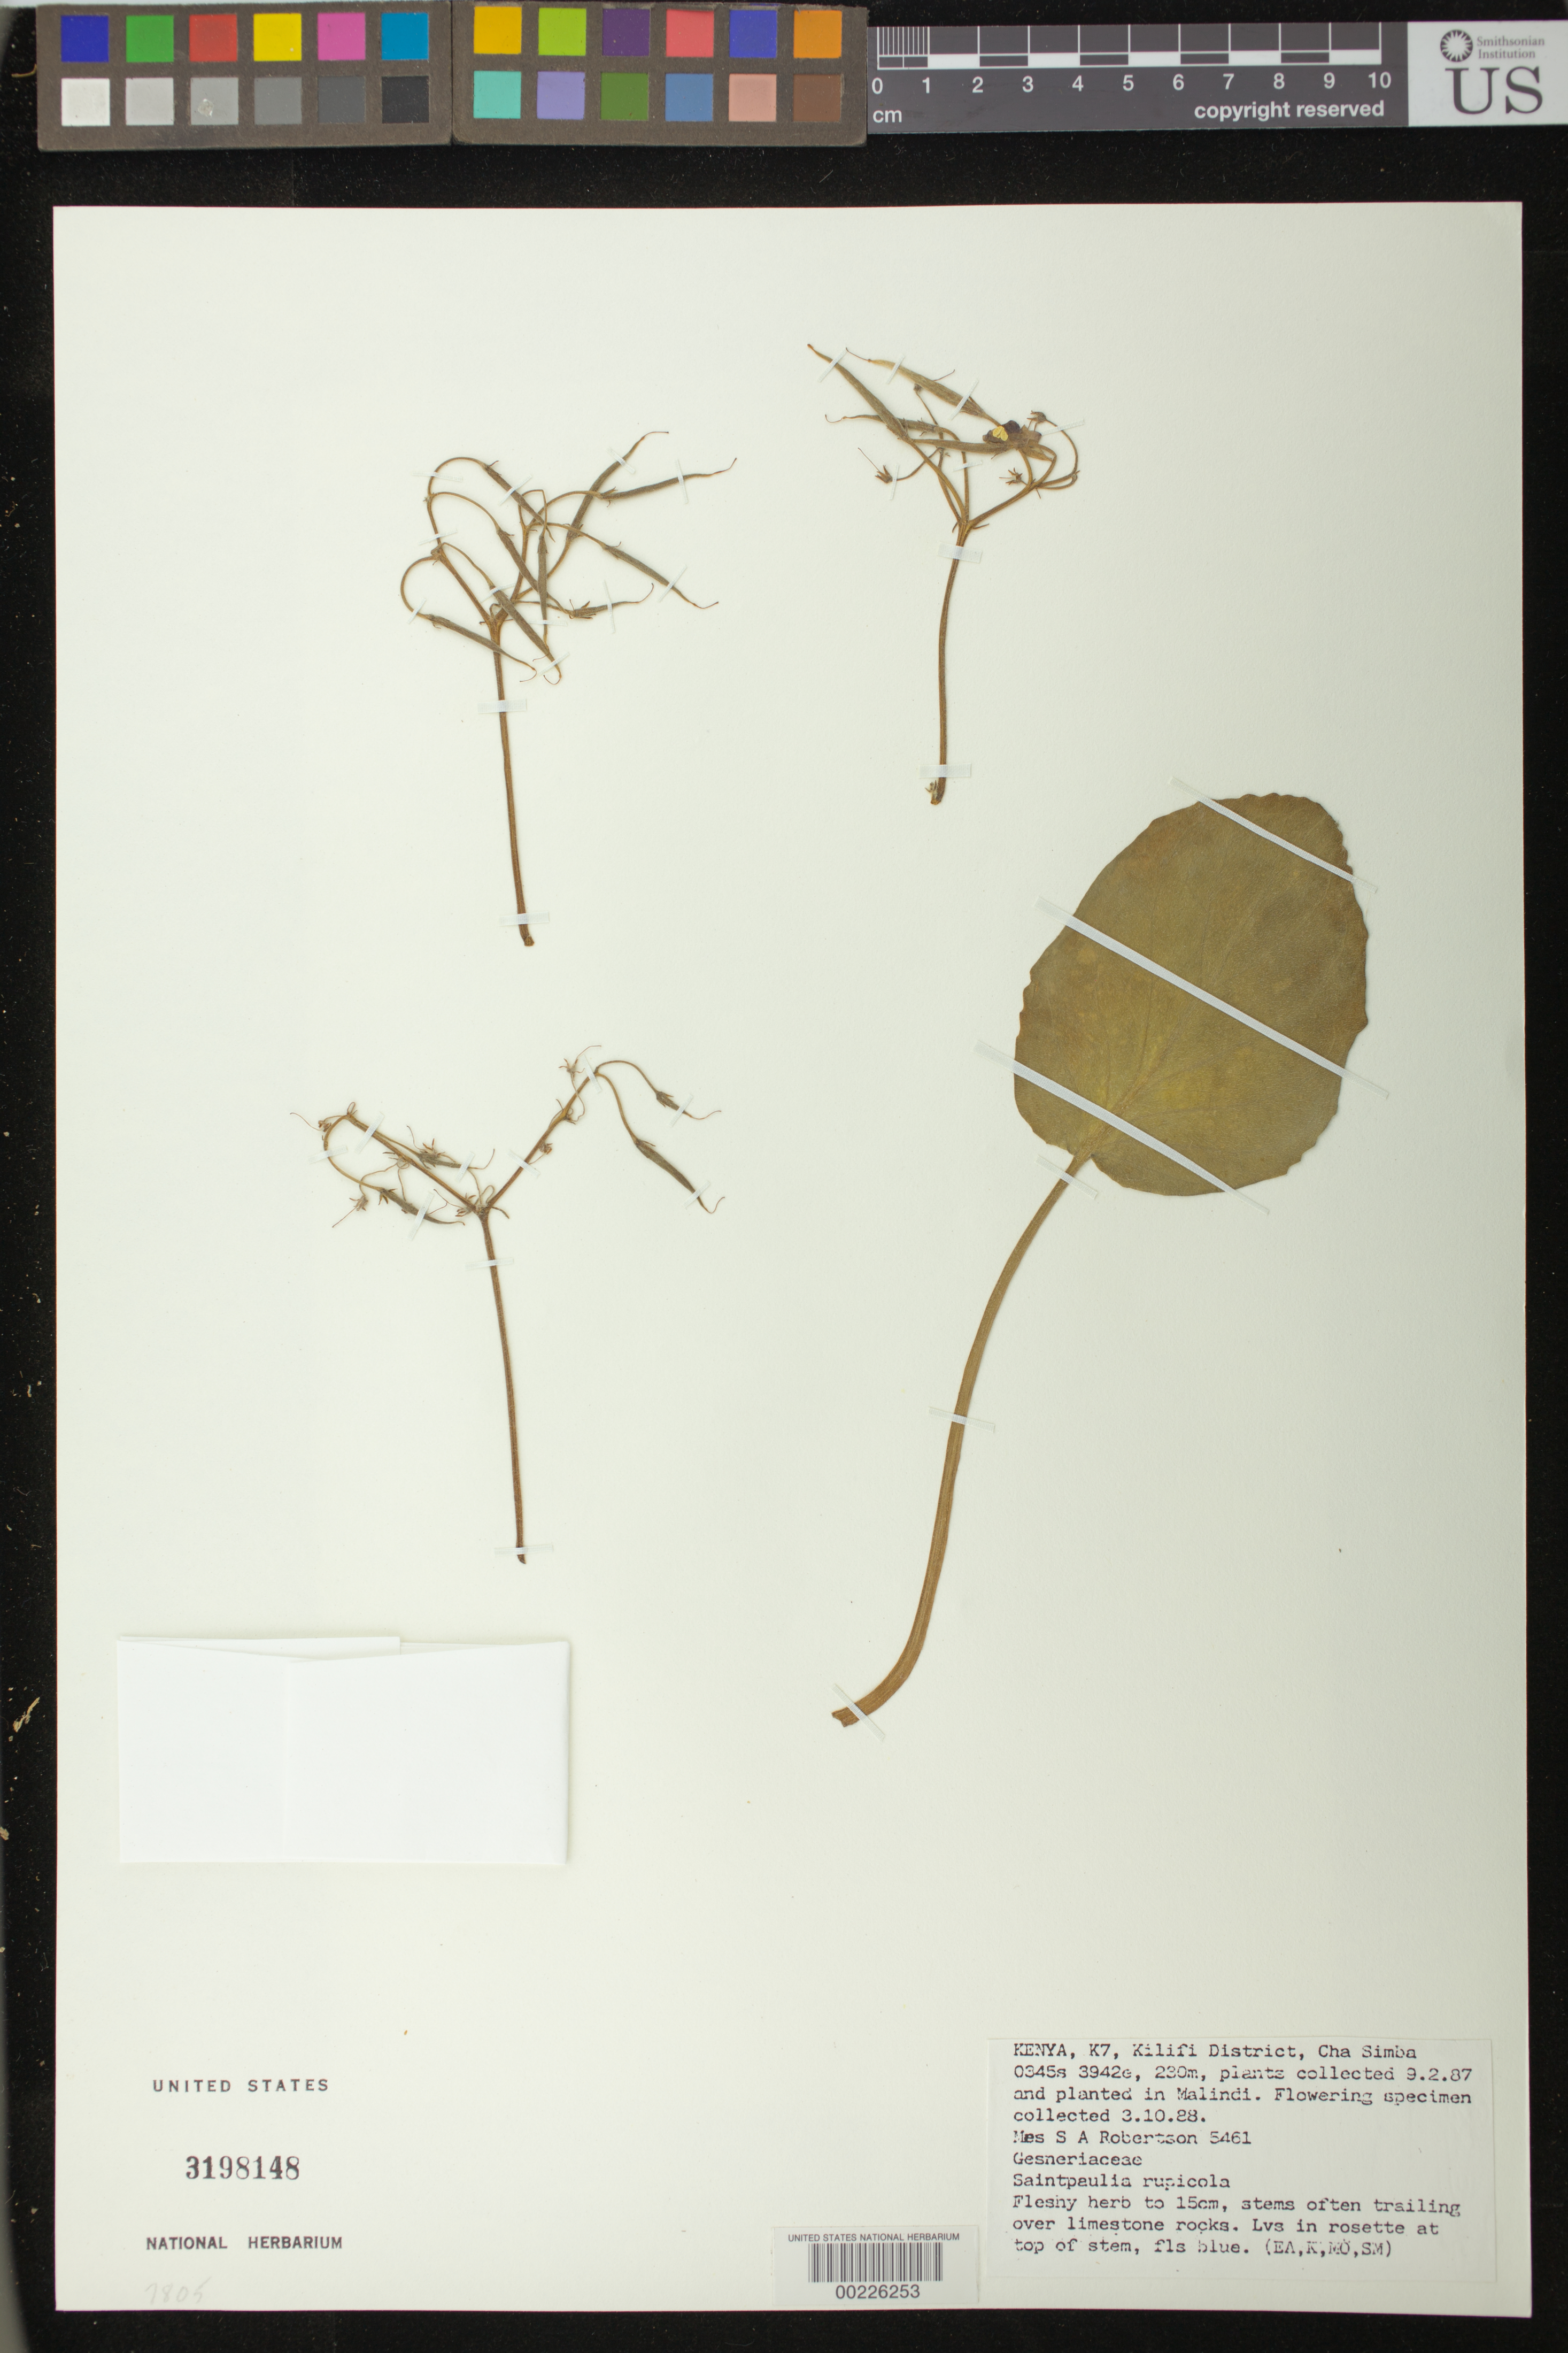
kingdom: Plantae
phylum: Tracheophyta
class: Magnoliopsida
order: Lamiales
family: Gesneriaceae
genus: Streptocarpus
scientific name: Streptocarpus ionanthus subsp. rupicola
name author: (B.L. Burtt) Christenh.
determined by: Skog, Laurence E.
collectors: Mrs. S. A. Robertson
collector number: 5461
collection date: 1988-10-03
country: Kenya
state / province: Kilifi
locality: Malindi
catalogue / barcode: US 3198148